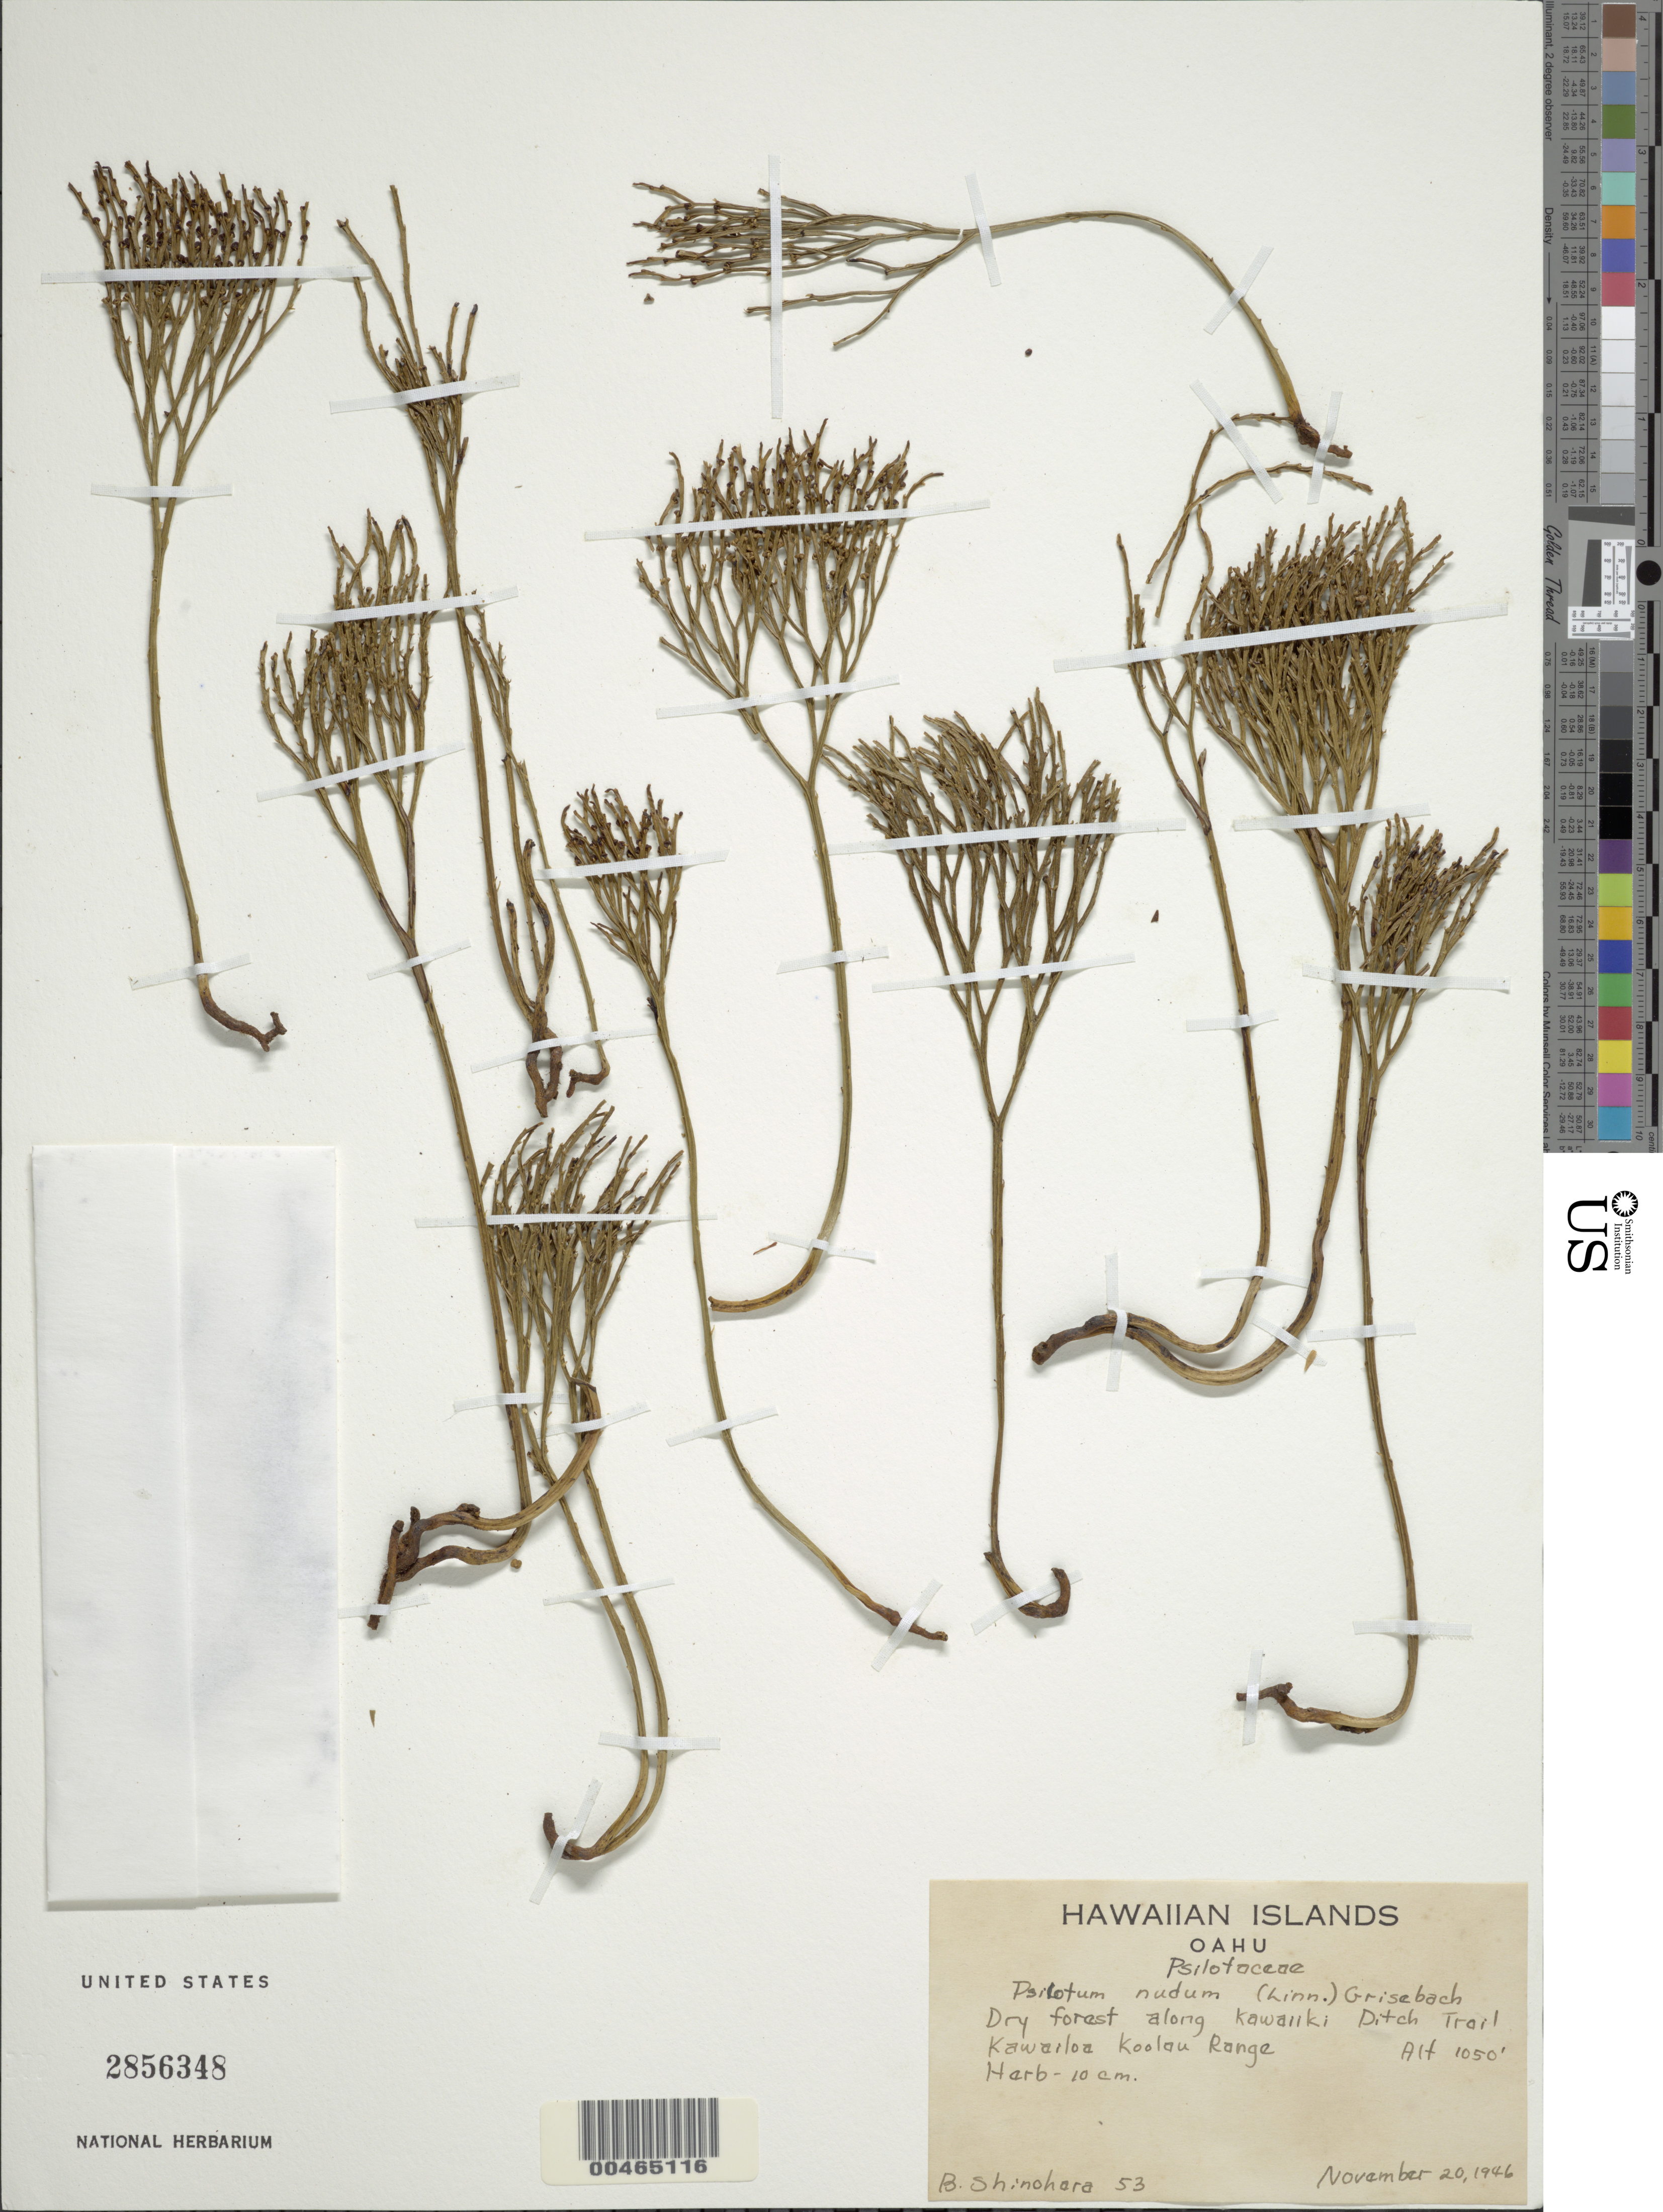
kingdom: Plantae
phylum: Tracheophyta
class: Polypodiopsida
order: Psilotales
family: Psilotaceae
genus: Psilotum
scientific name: Psilotum nudum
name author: (L.) P. Beauv.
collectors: B. Shinohera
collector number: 53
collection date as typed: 20 Nov 1946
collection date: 1946-11-20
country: United States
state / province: Hawaii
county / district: Honolulu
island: Oahu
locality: Along Kawaiiki Ditch Trail, Kawailoa, Koolau Range, Oahu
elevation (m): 320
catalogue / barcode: US 2856348